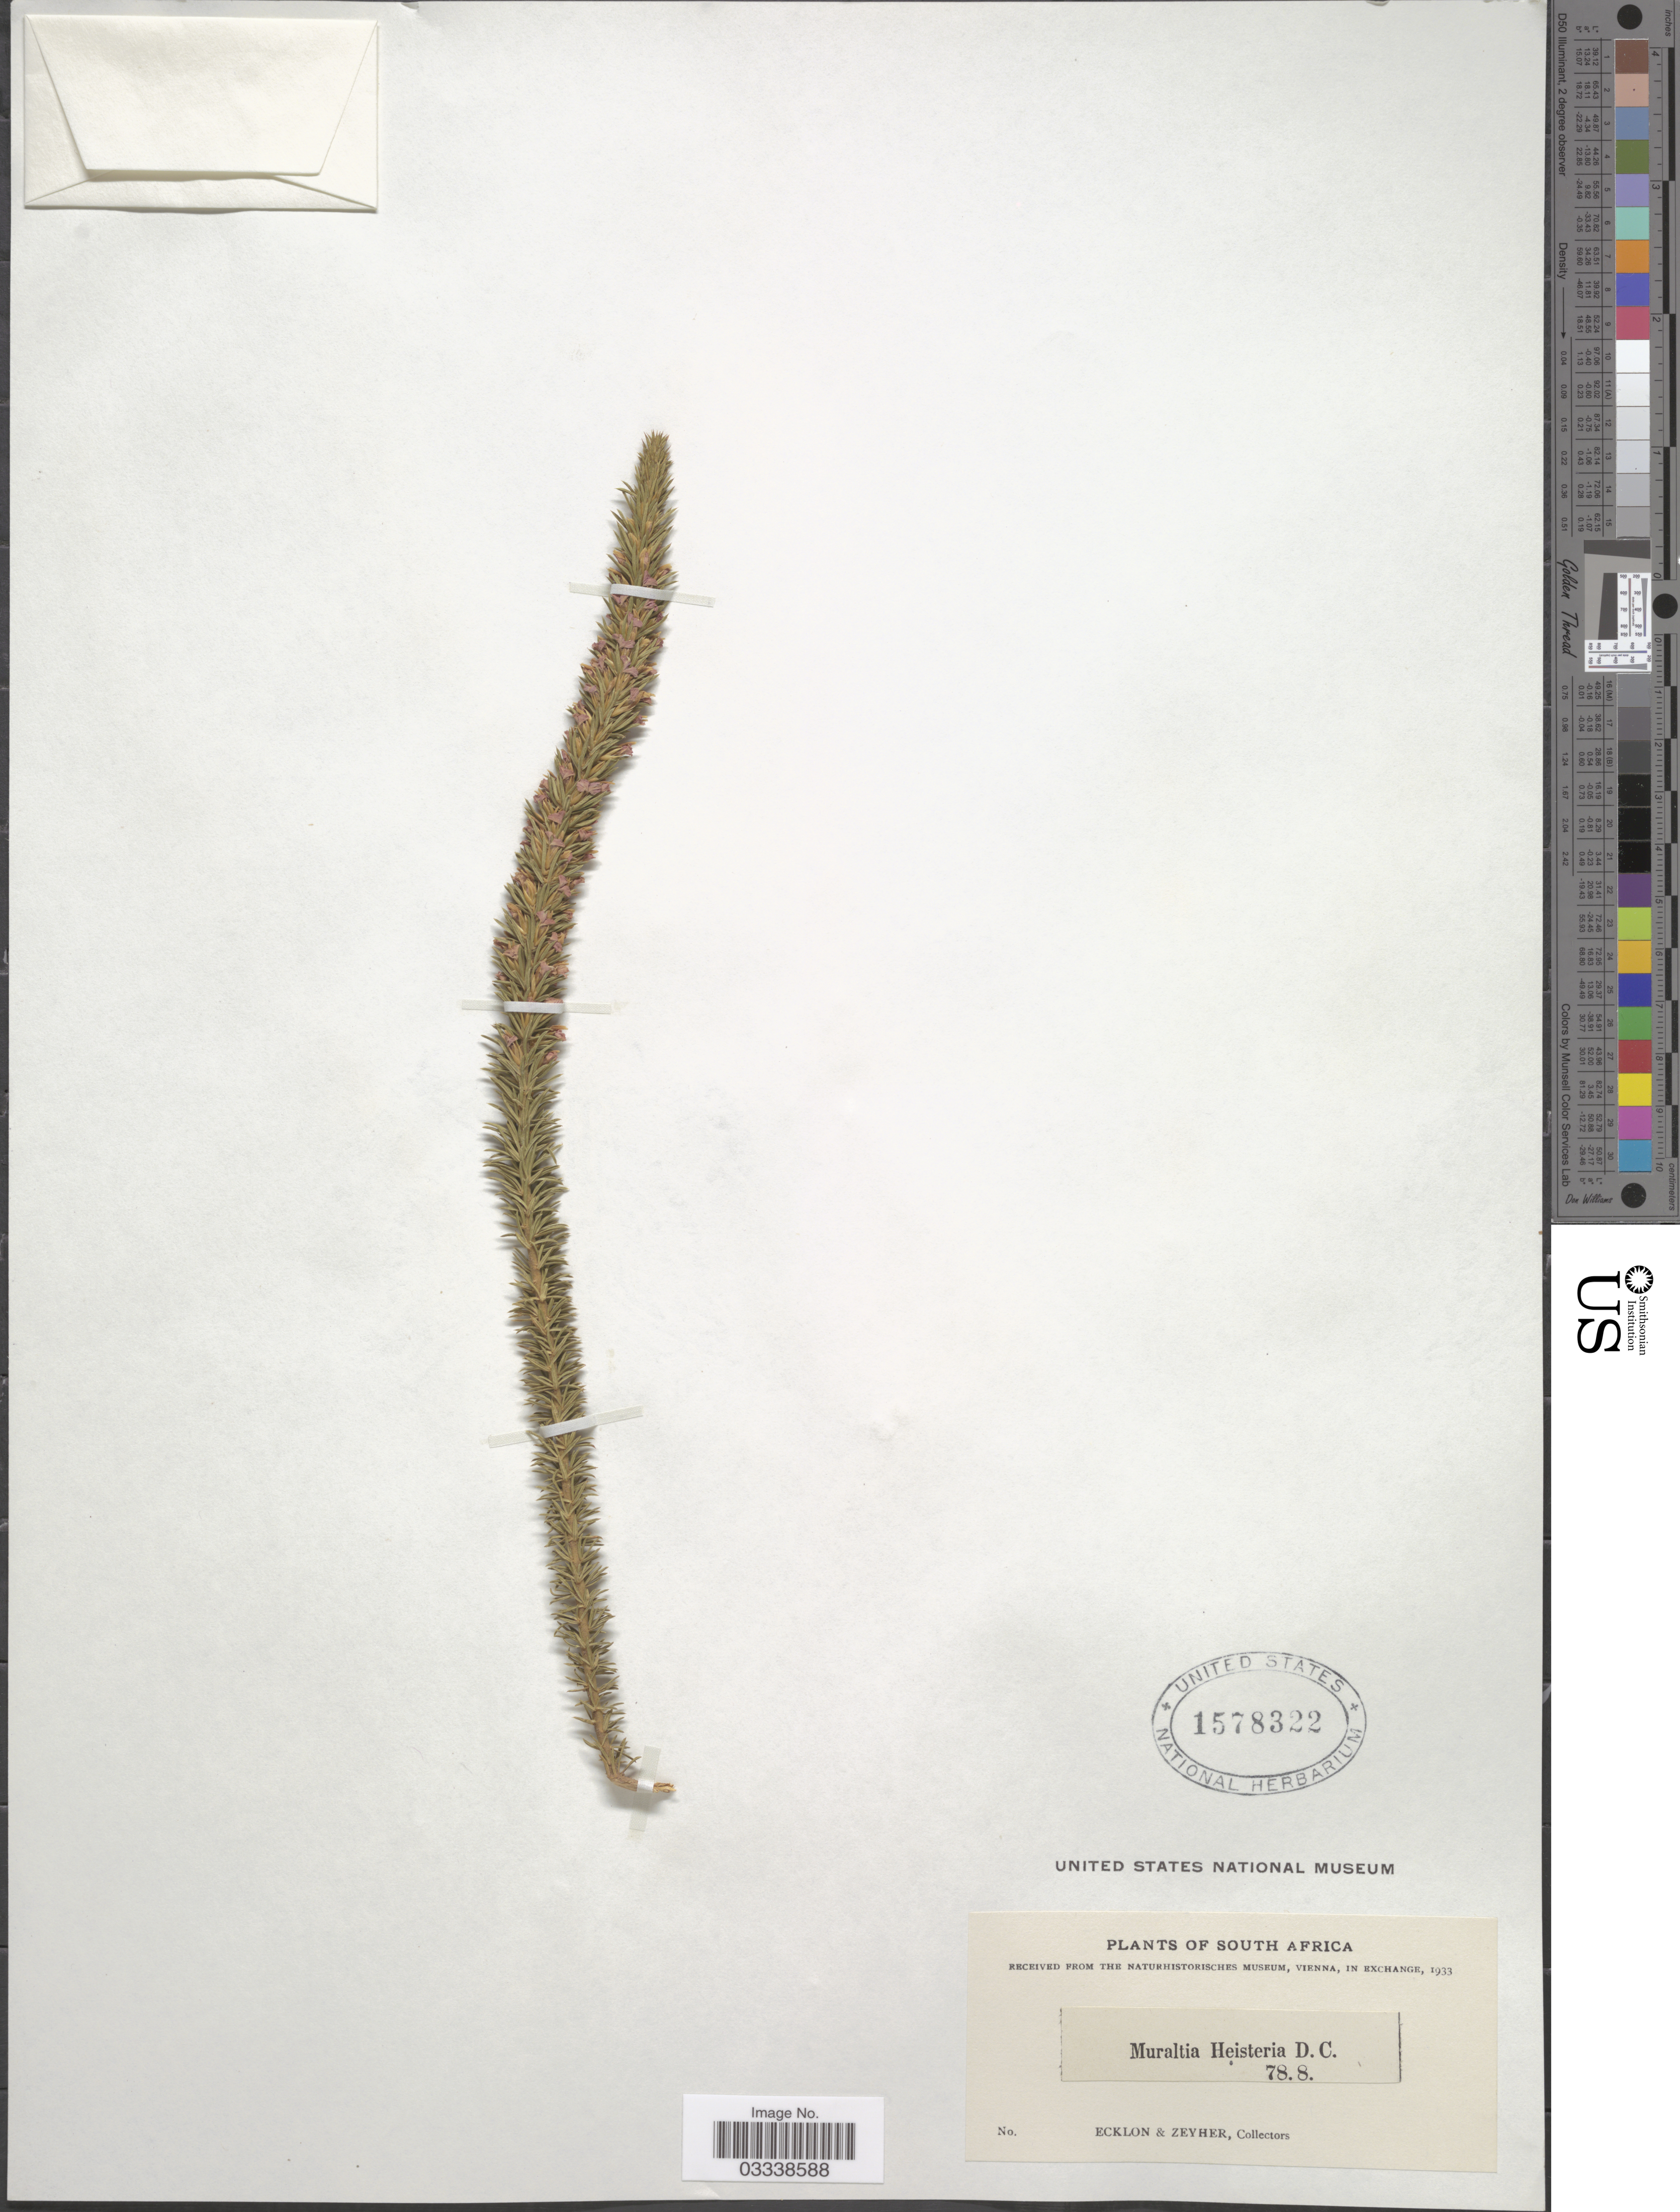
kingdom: Plantae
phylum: Tracheophyta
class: Magnoliopsida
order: Fabales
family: Polygalaceae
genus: Muraltia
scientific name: Muraltia heisteria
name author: (L.) DC.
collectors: -. Ecklon & -. Zeyher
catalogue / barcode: US 1578322